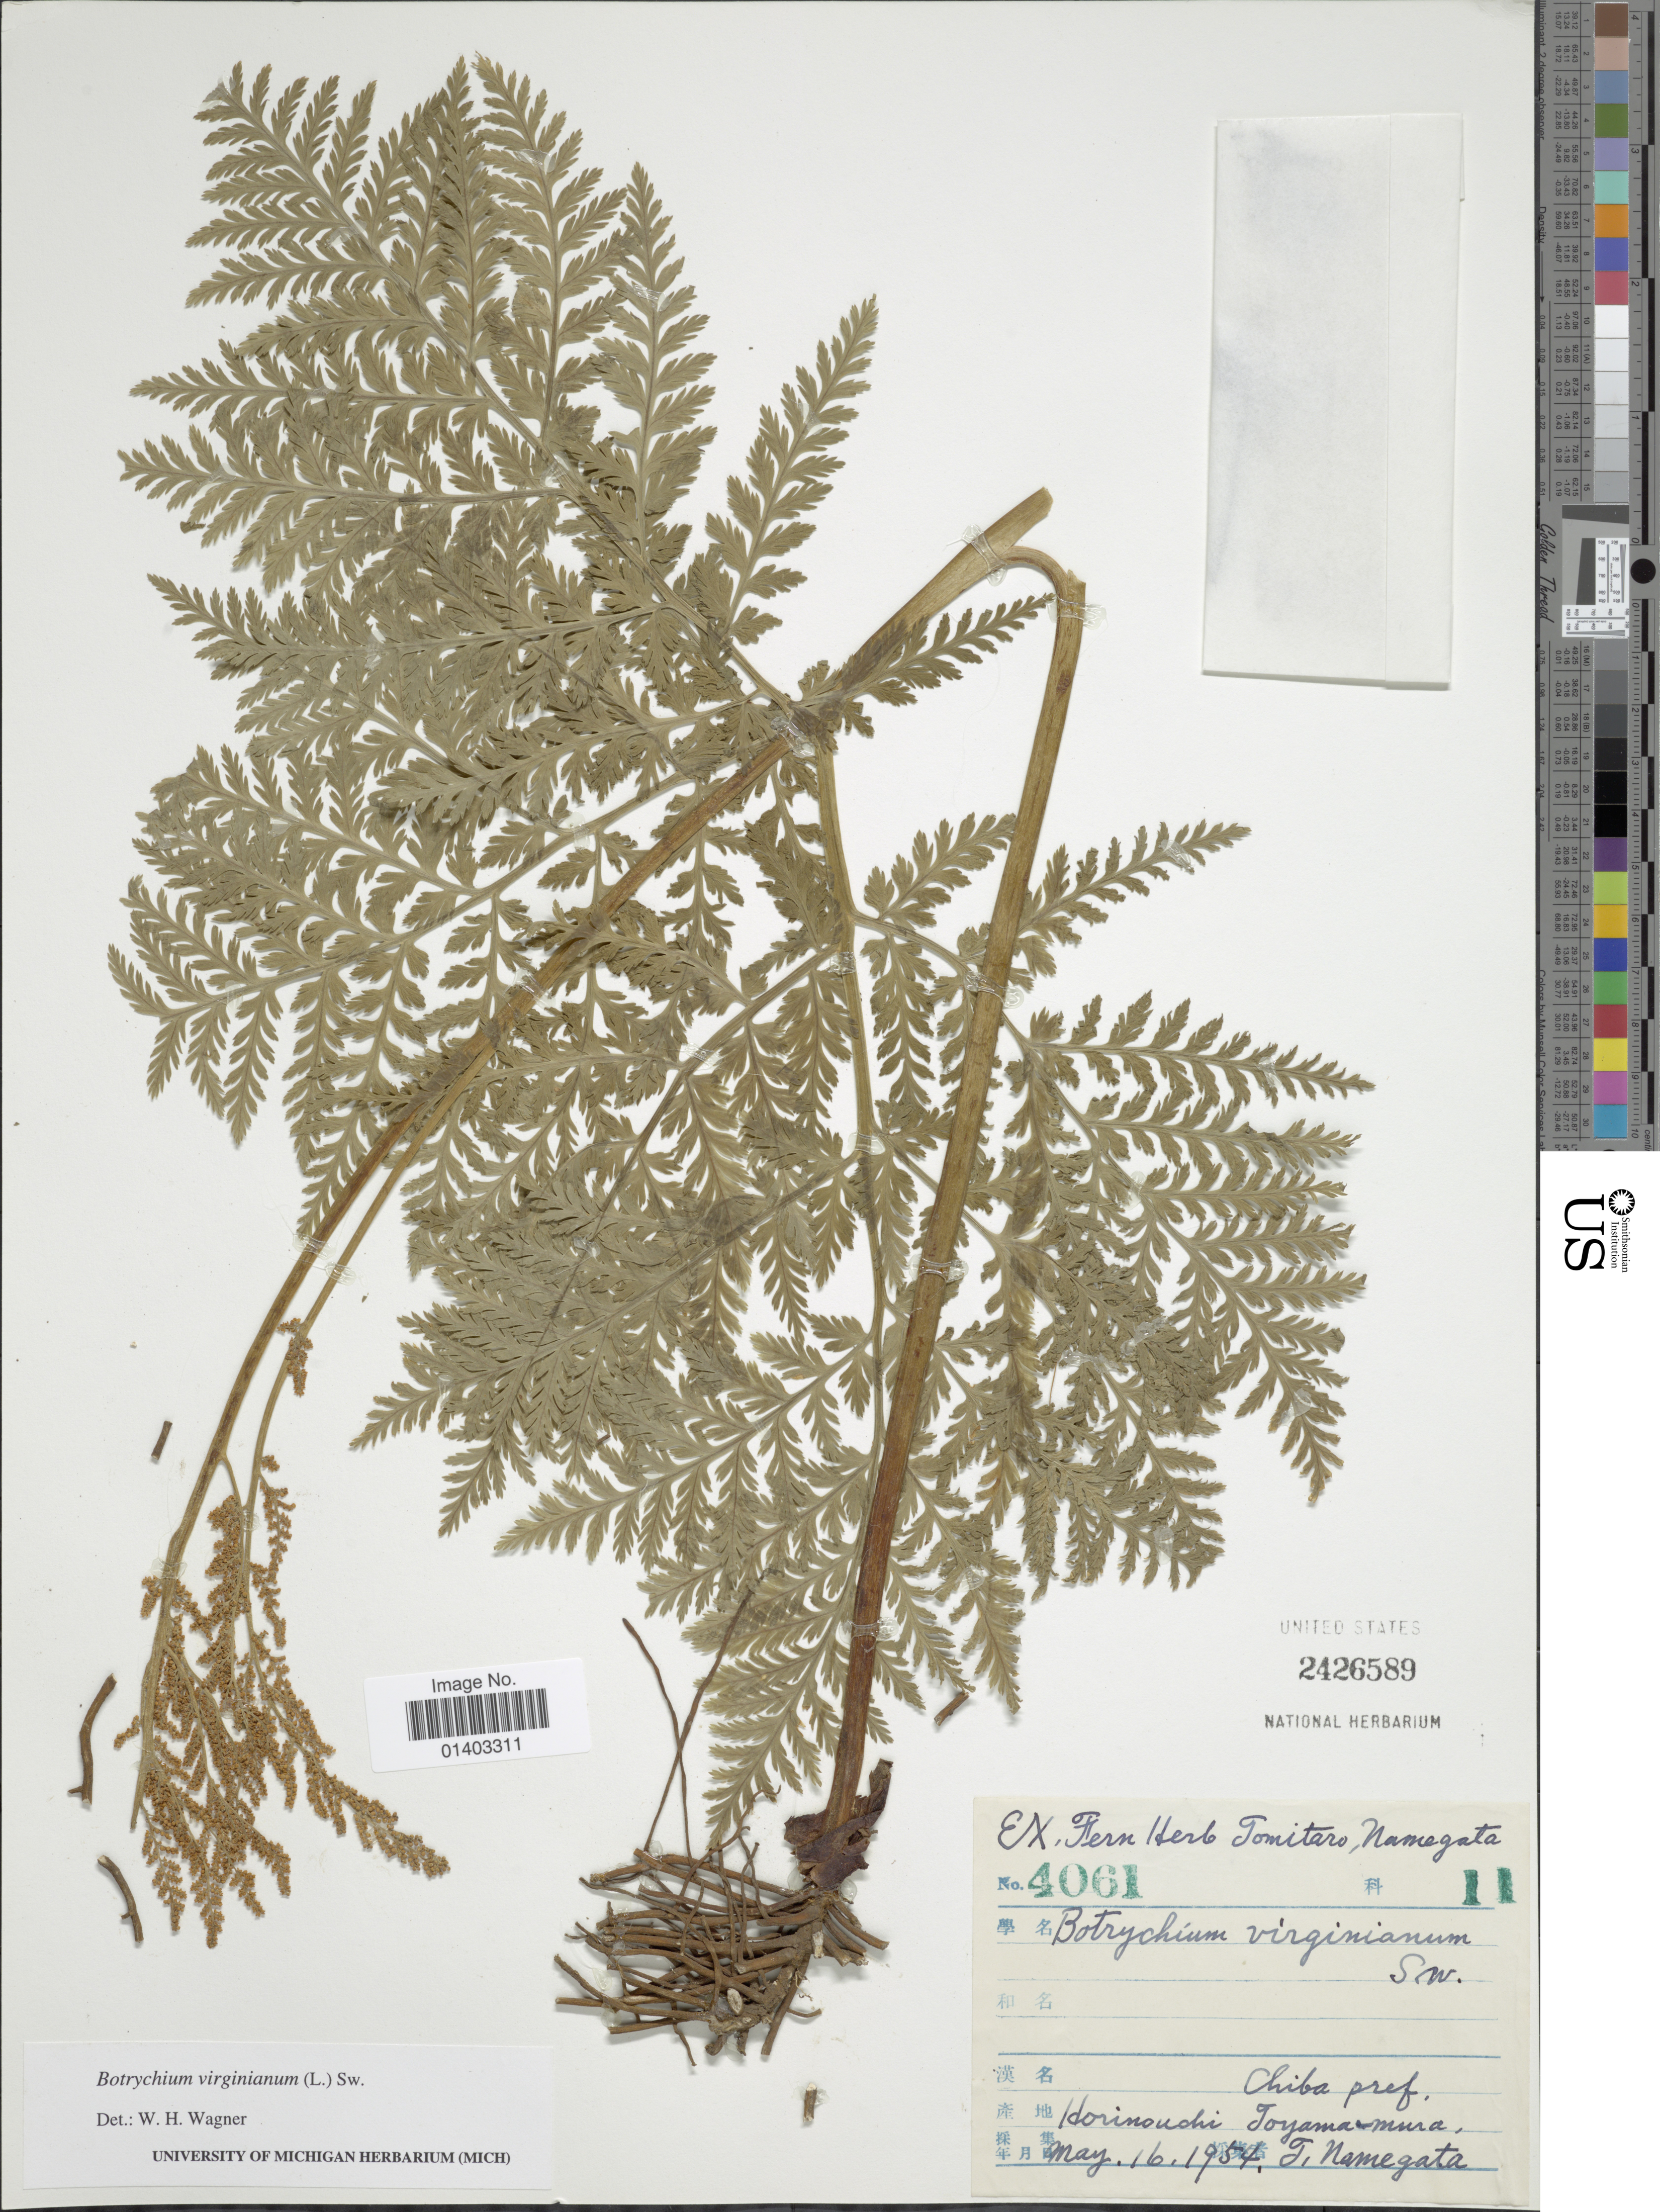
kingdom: Plantae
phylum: Tracheophyta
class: Polypodiopsida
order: Ophioglossales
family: Ophioglossaceae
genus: Botrychium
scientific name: Botrychium virginianum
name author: (L.) Sw.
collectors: ex herb. Tomitaro Namegata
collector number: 4061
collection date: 1954-05-16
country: Japan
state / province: Tiba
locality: Chiba Pref, Horinouchi Toyama-mura.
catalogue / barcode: US 2426589